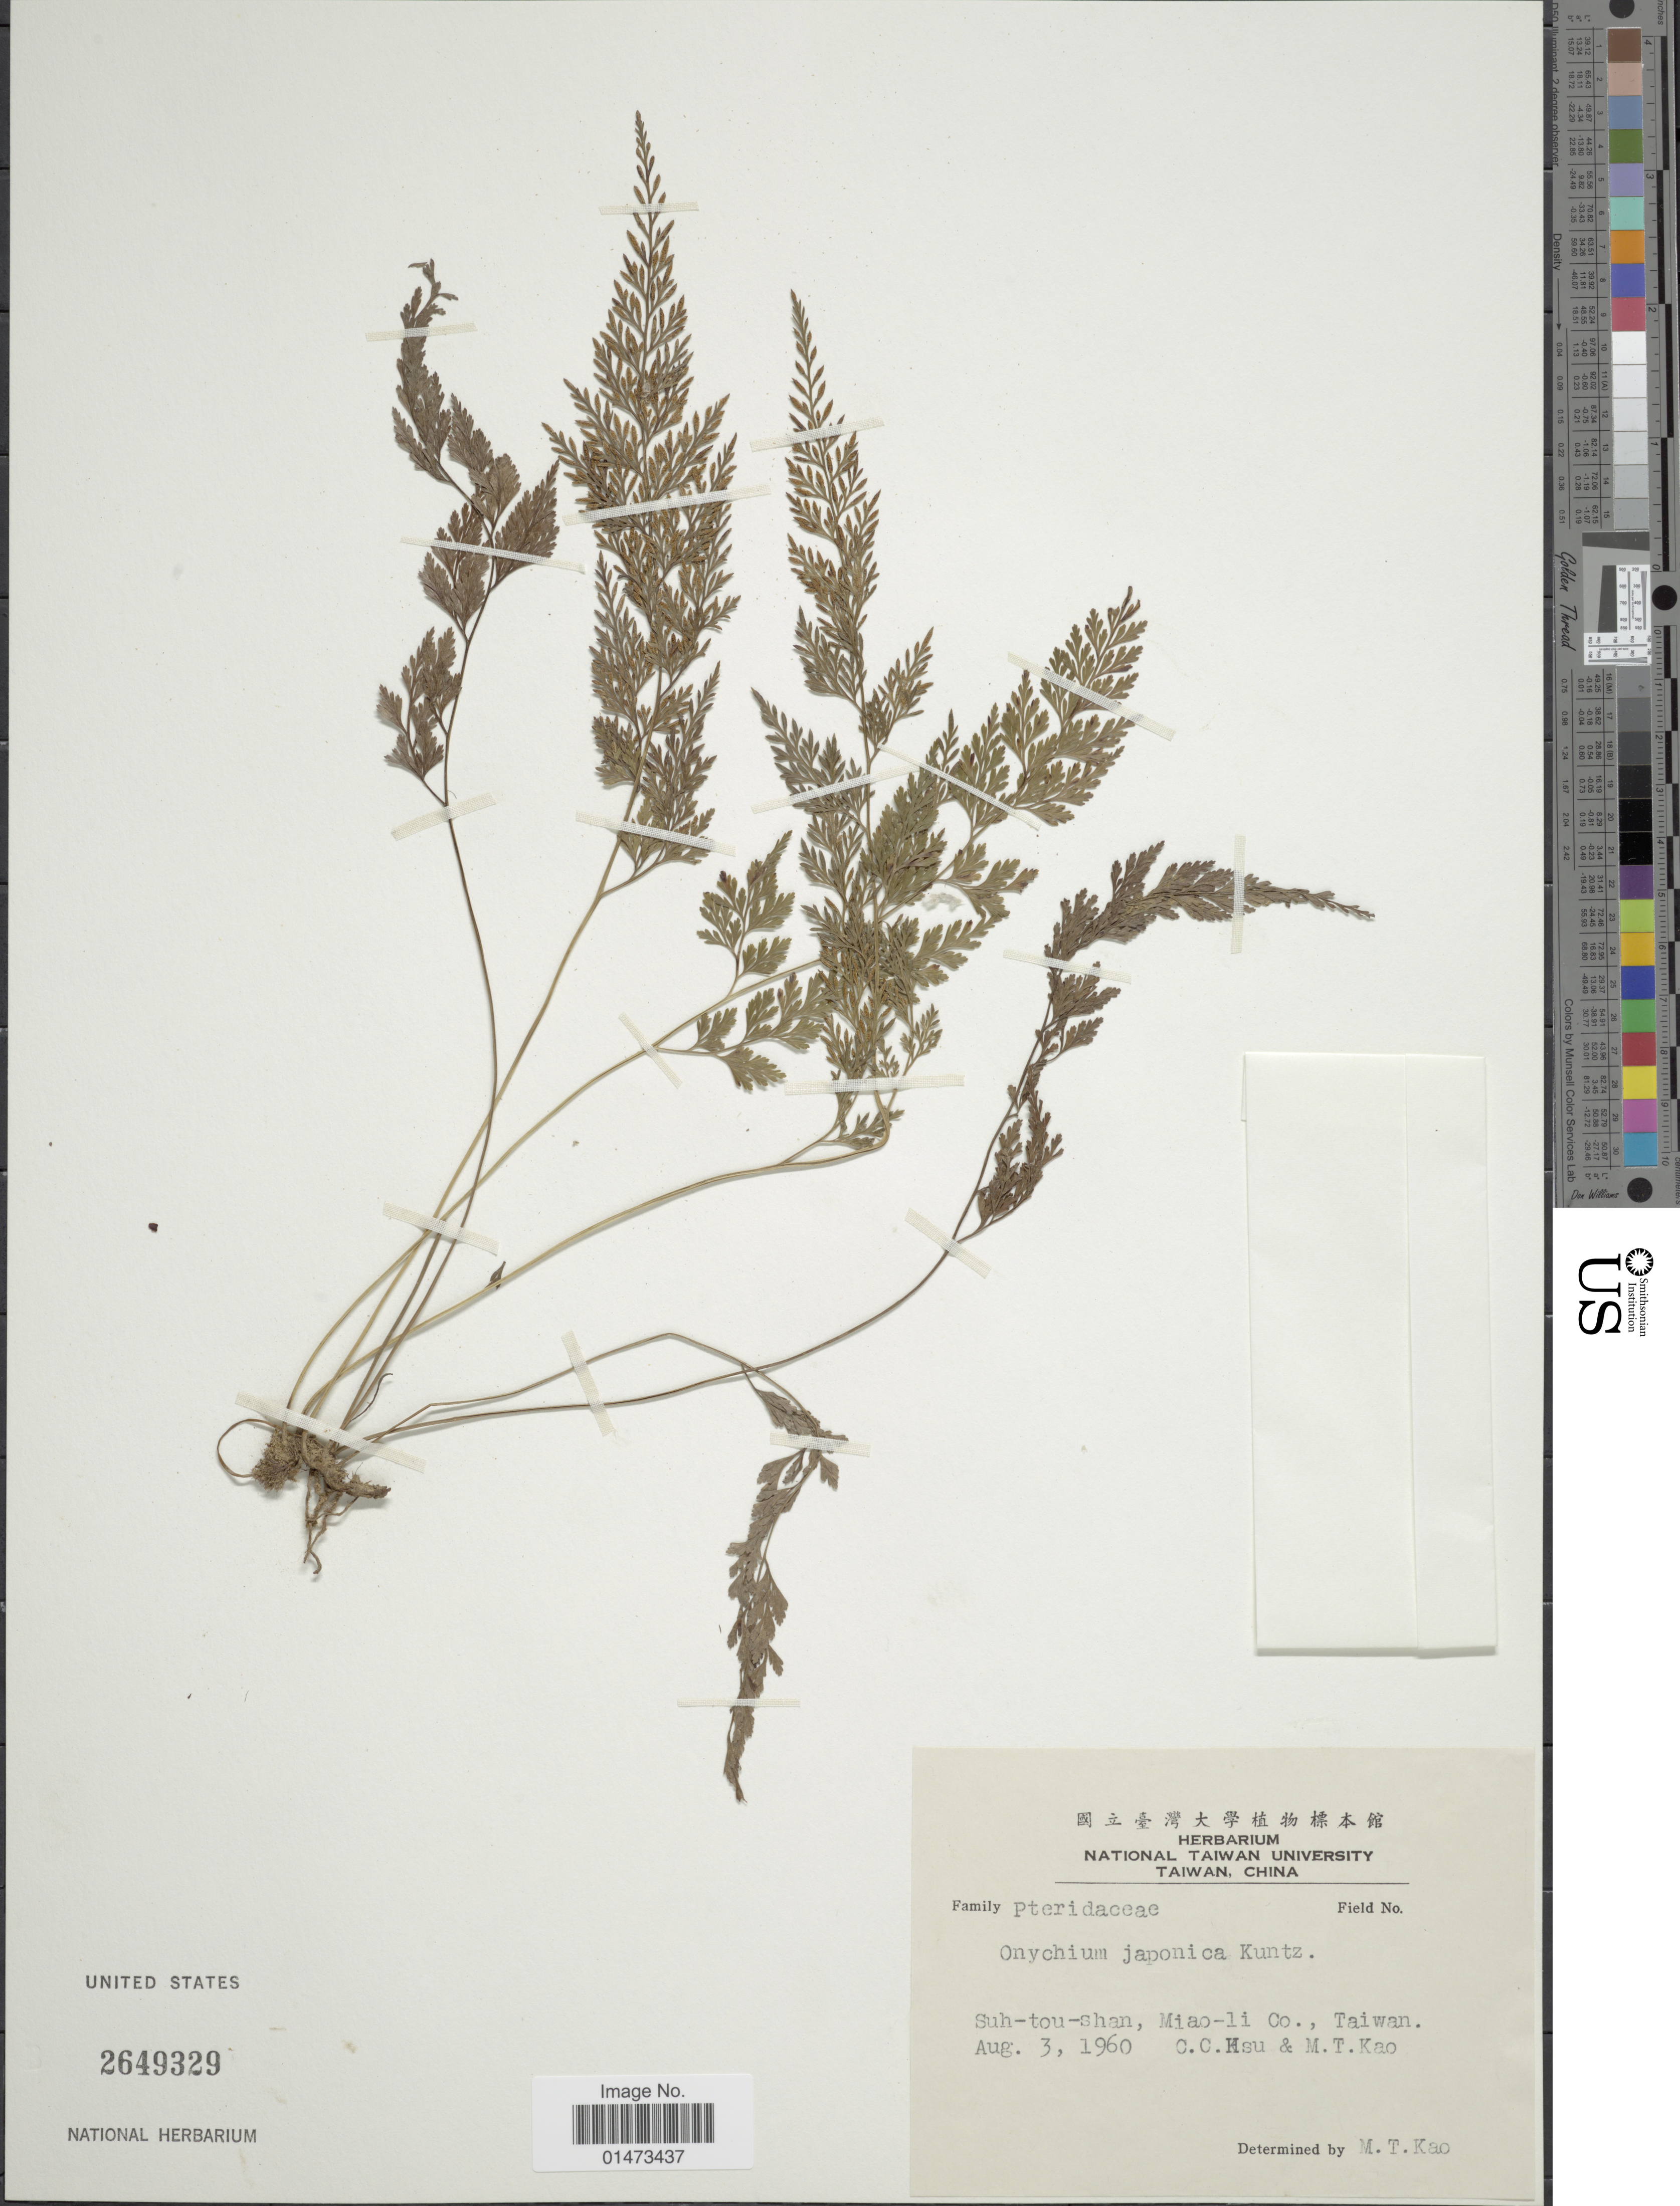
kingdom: Plantae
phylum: Tracheophyta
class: Polypodiopsida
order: Polypodiales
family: Pteridaceae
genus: Onychium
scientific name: Onychium japonicum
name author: (Thunb.) Kunze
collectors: C. Hsu & M. T. Kao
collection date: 1960-08-03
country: Taiwan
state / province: Miaoli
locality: Suh-tou-shan.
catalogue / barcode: US 2649329